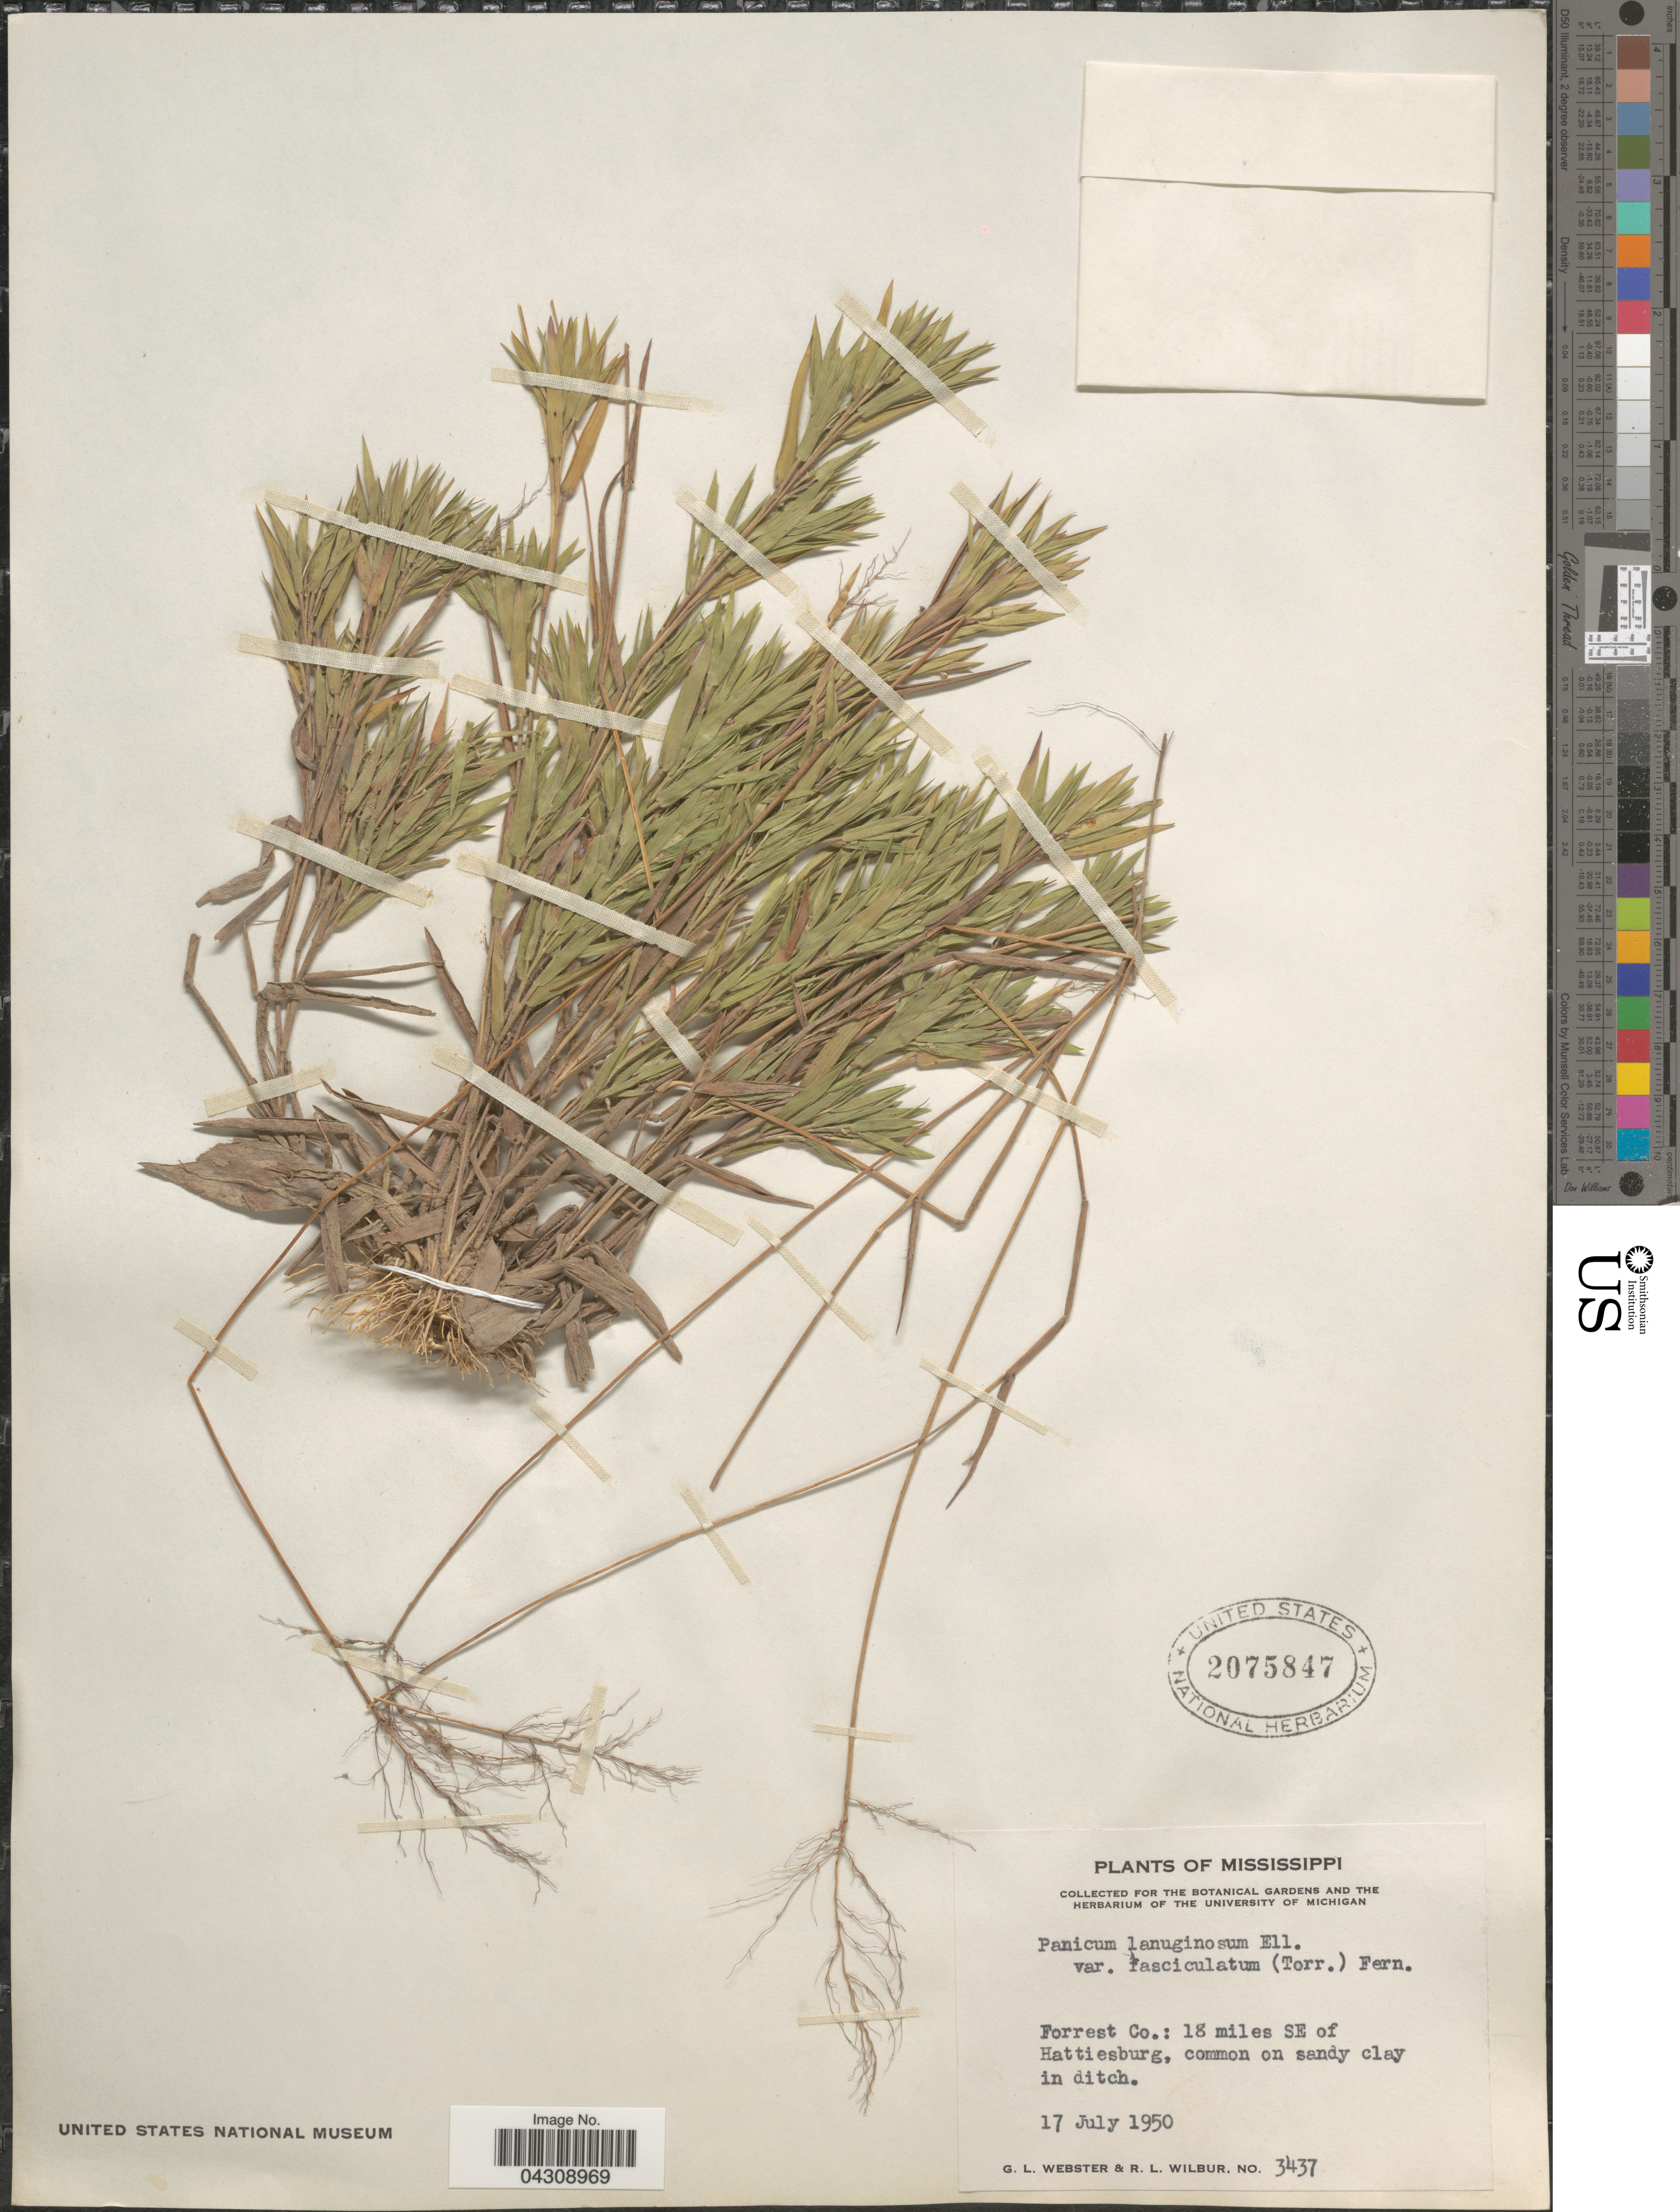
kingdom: Plantae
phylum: Tracheophyta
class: Liliopsida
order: Poales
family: Poaceae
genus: Dichanthelium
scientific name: Dichanthelium acuminatum var. acuminatum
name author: (Sw.) Gould & C.A. Clark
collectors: G. L. Webster & R. L. Wilbur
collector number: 3437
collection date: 1950-07-17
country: United States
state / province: Mississippi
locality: Forrest Co.: 18 miles SE of Hattiesburg.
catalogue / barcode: US 2075847